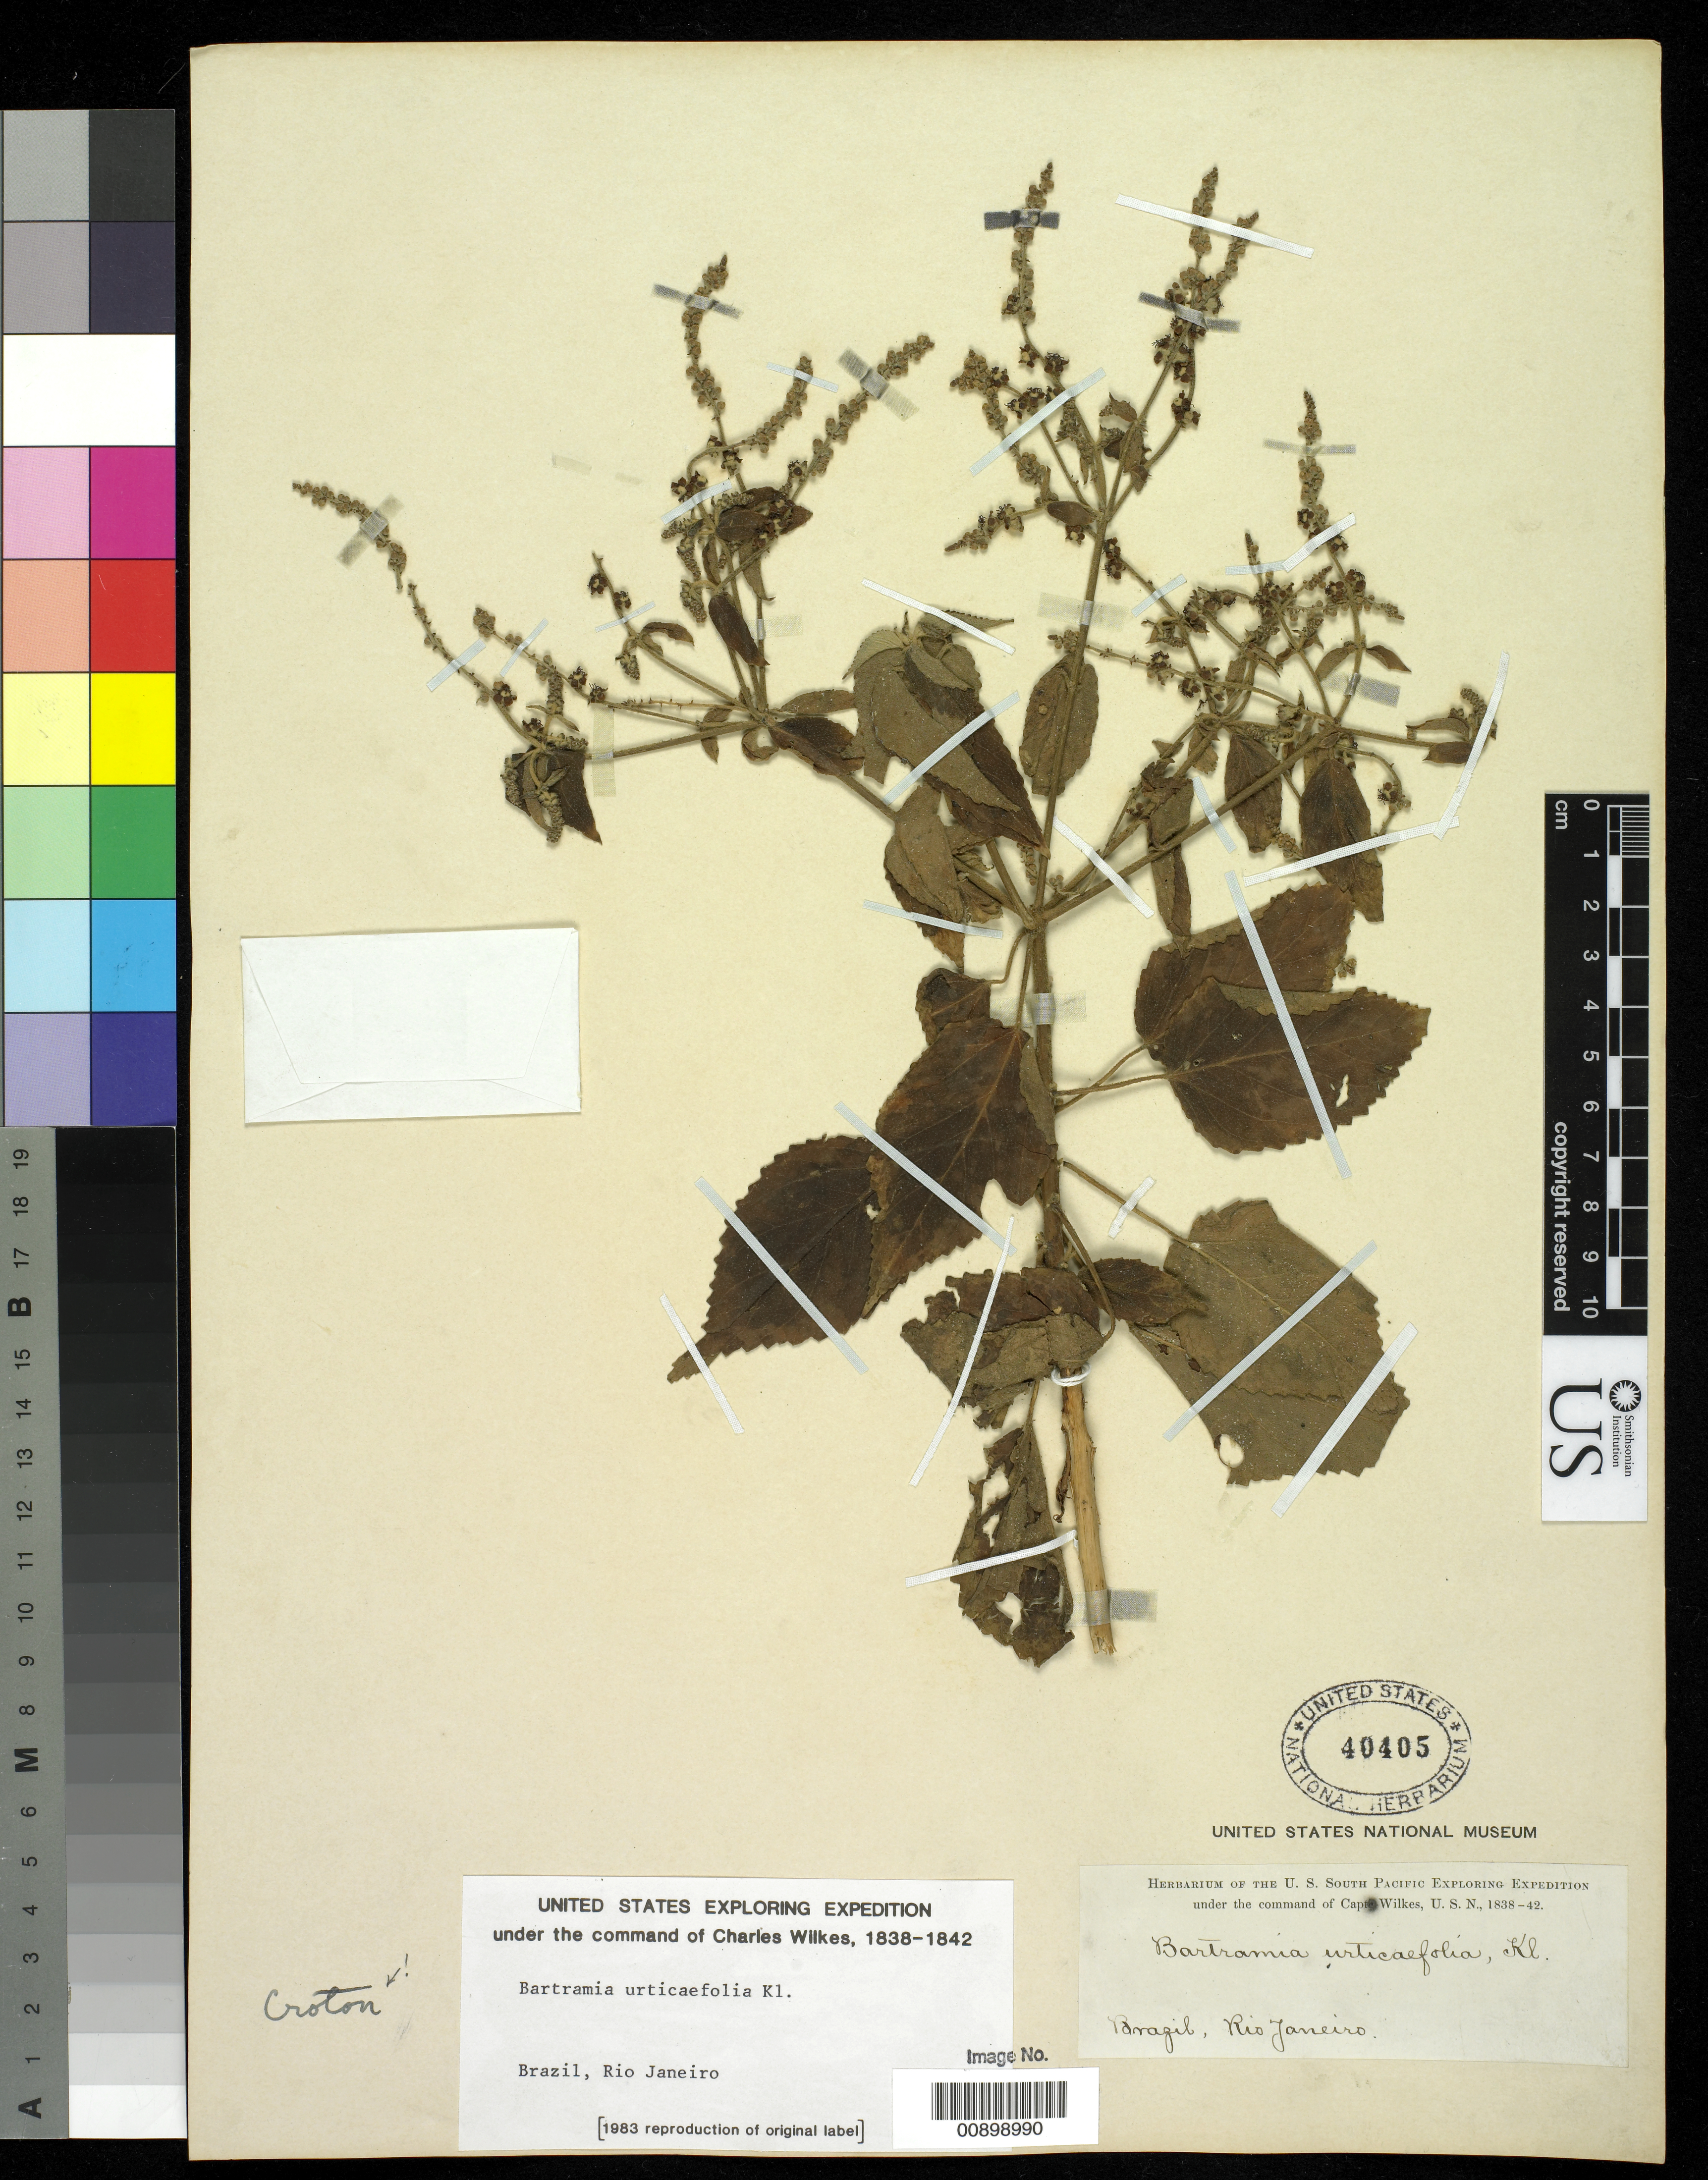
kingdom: Plantae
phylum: Tracheophyta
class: Magnoliopsida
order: Malpighiales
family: Euphorbiaceae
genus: Croton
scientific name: Croton urticifolius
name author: Lam.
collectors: Wilkes Explor. Exped.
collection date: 1838/1842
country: Brazil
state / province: Rio de Janeiro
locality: Brazil, Rio Janeiro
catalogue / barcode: US 40405